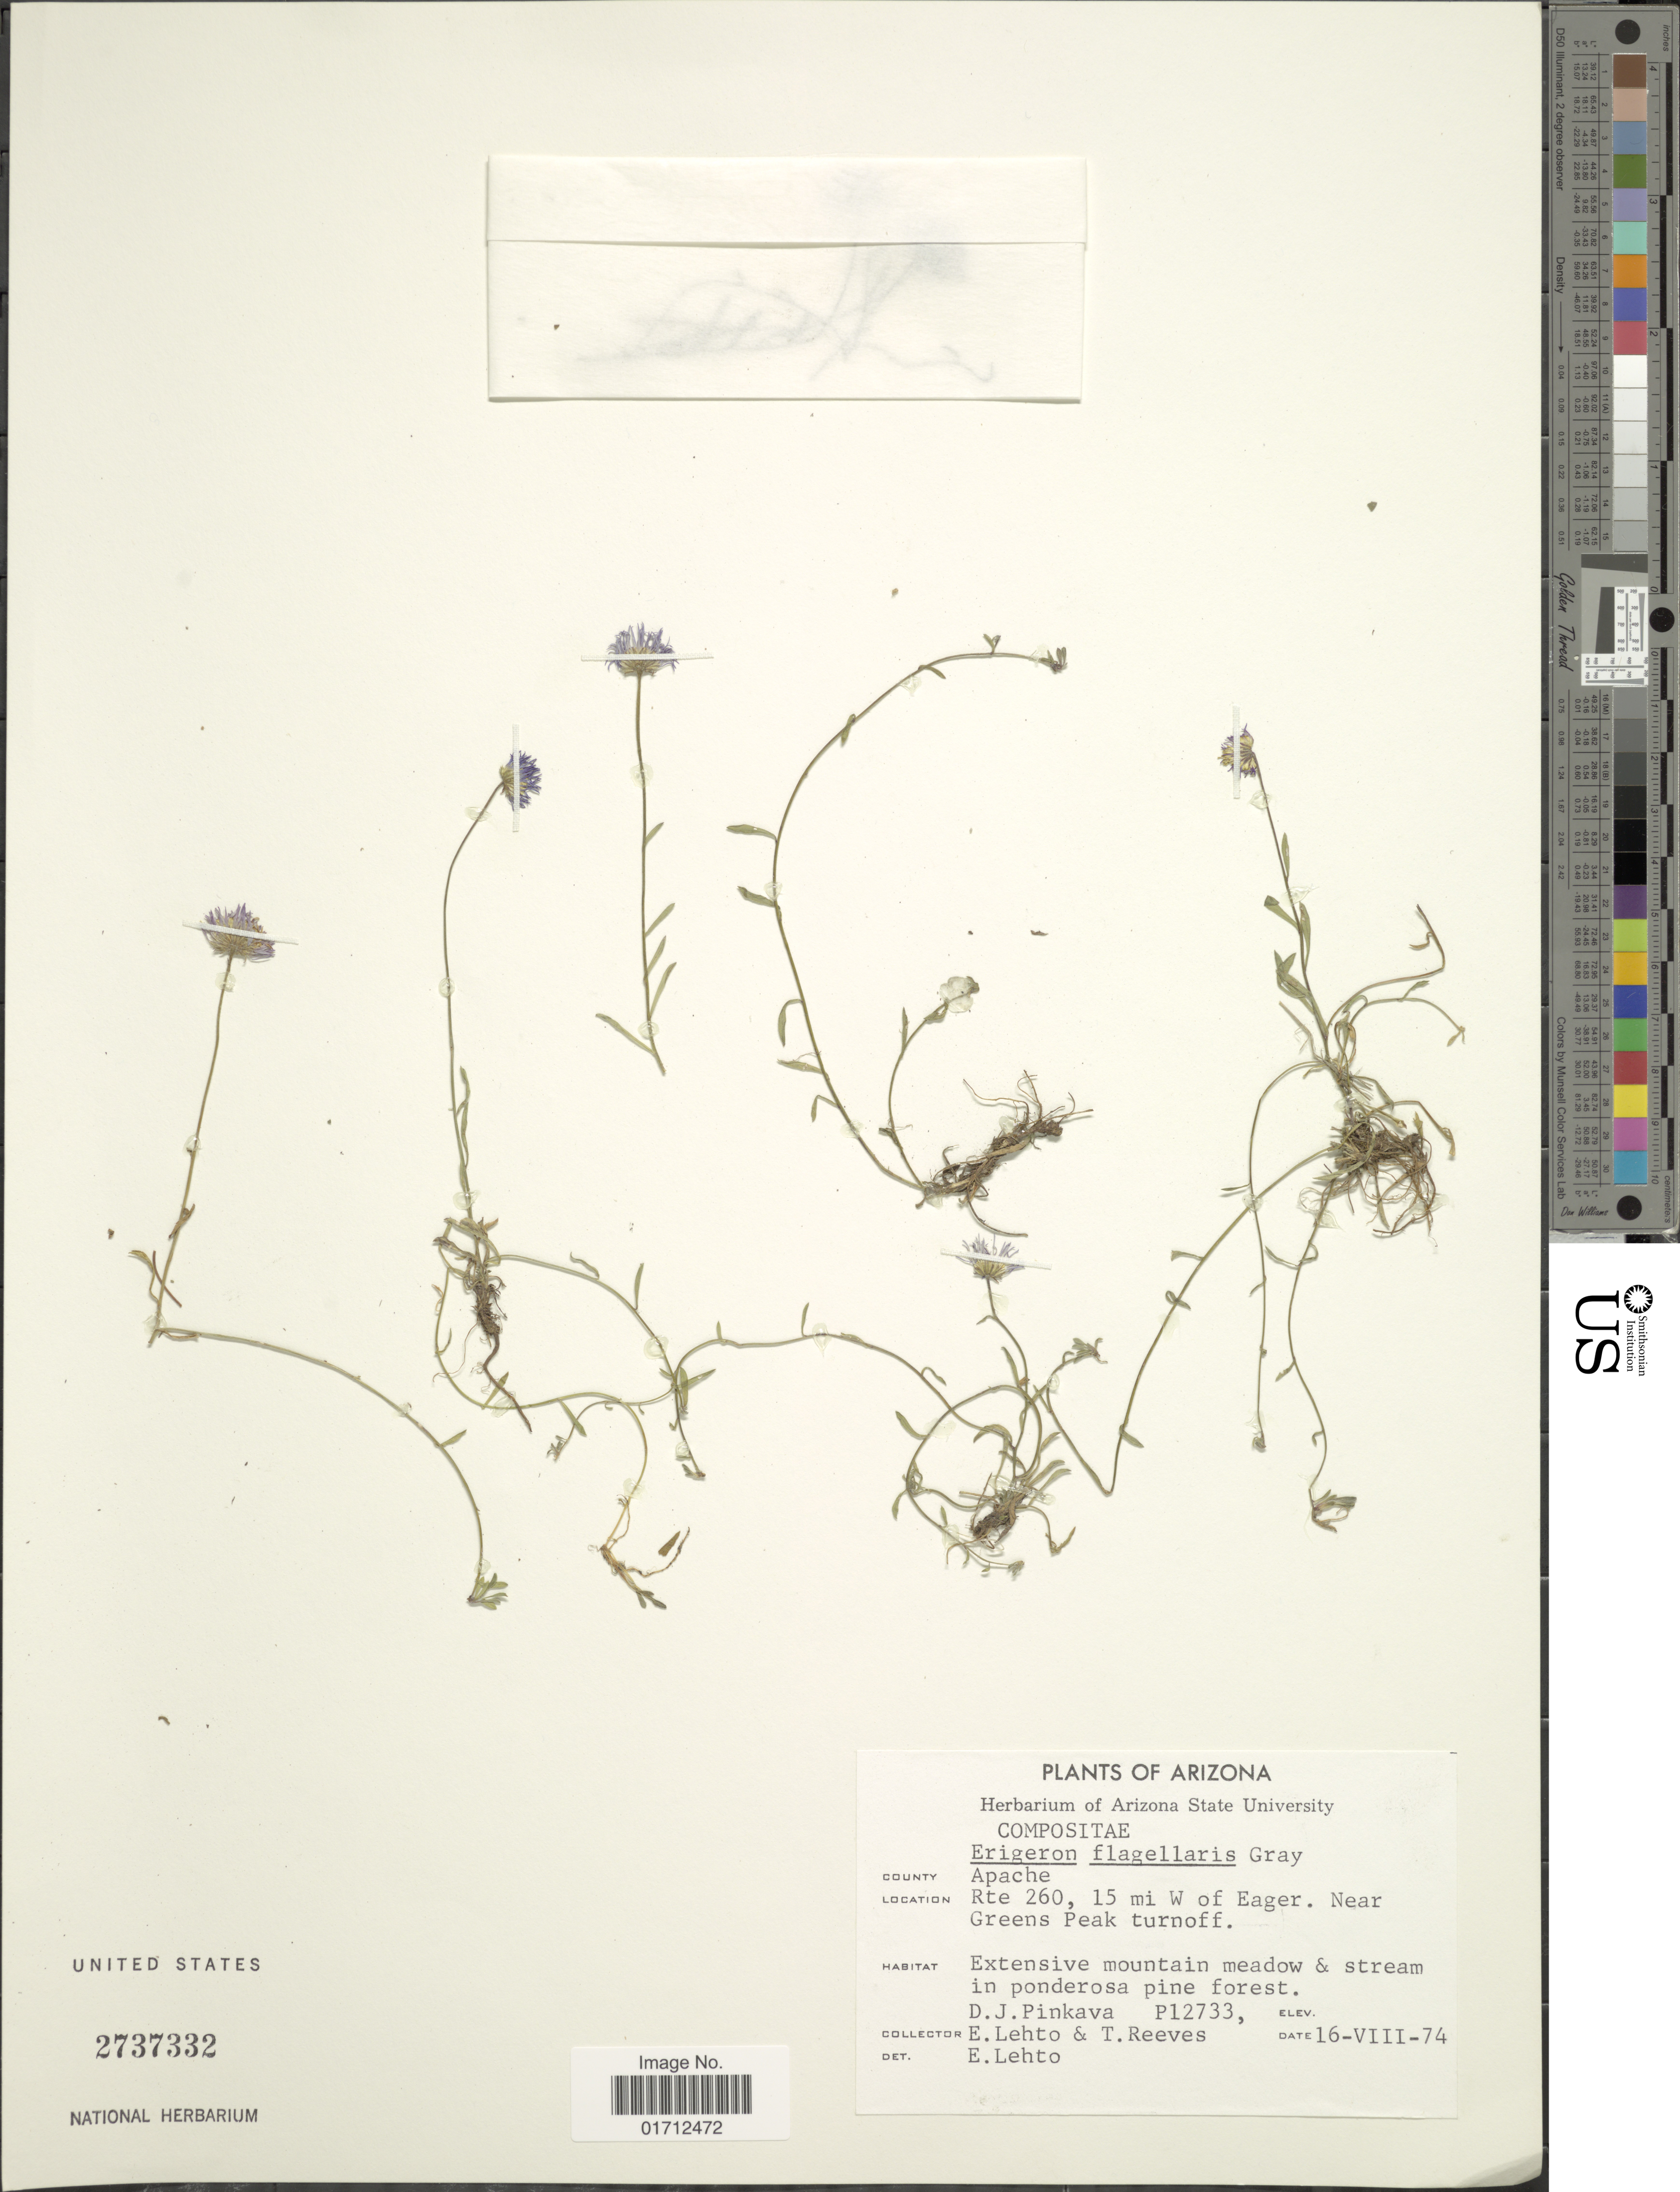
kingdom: Plantae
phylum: Tracheophyta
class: Magnoliopsida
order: Asterales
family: Asteraceae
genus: Erigeron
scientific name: Erigeron flagellaris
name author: A. Gray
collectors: D. J. Pinkava, E. Lehto & T. Reeves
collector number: P12733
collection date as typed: Transcribed d/m/y: 16/8/74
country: United States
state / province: Arizona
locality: Counte: Apache, Rte 260, 15 mi W of Eager. Near Greens Peak turnoff.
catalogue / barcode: US 2737332